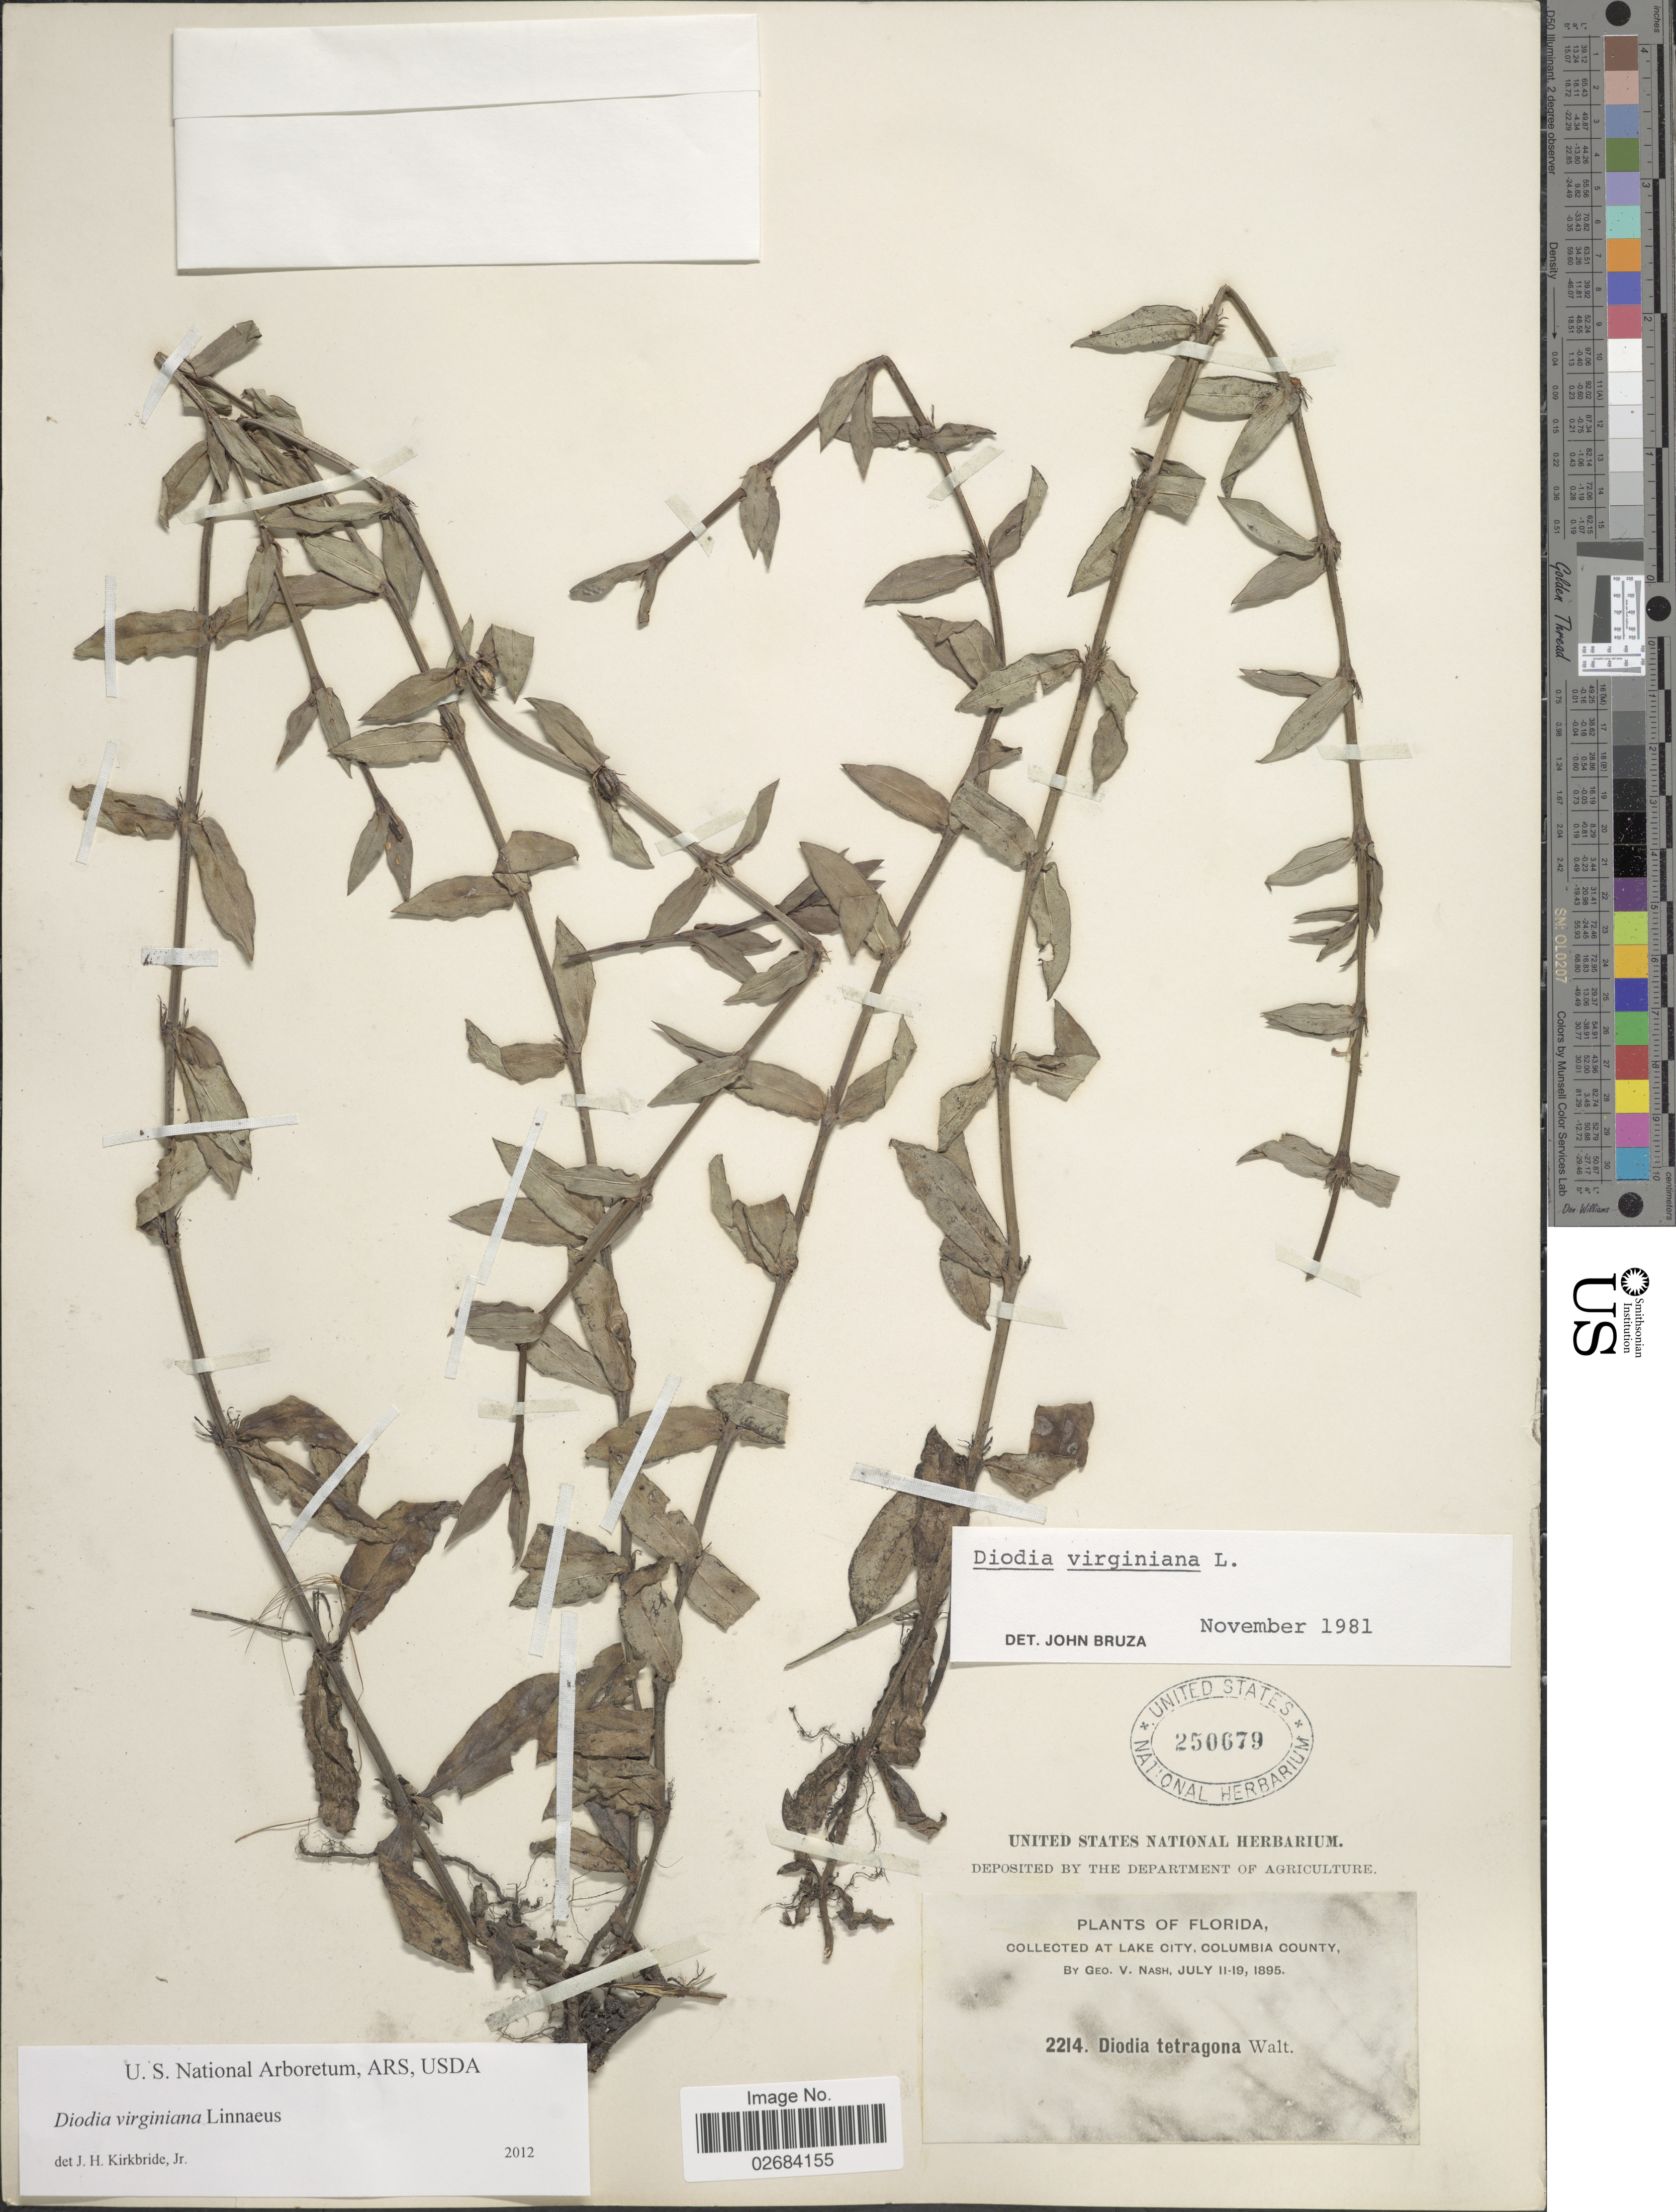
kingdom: Plantae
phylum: Tracheophyta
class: Magnoliopsida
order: Gentianales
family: Rubiaceae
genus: Diodia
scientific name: Diodia virginiana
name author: L.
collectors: G. V. Nash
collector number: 2214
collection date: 1895-07-11/1895-07-19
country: United States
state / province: Florida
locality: At Lake City, Columbia County.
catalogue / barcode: US 250679